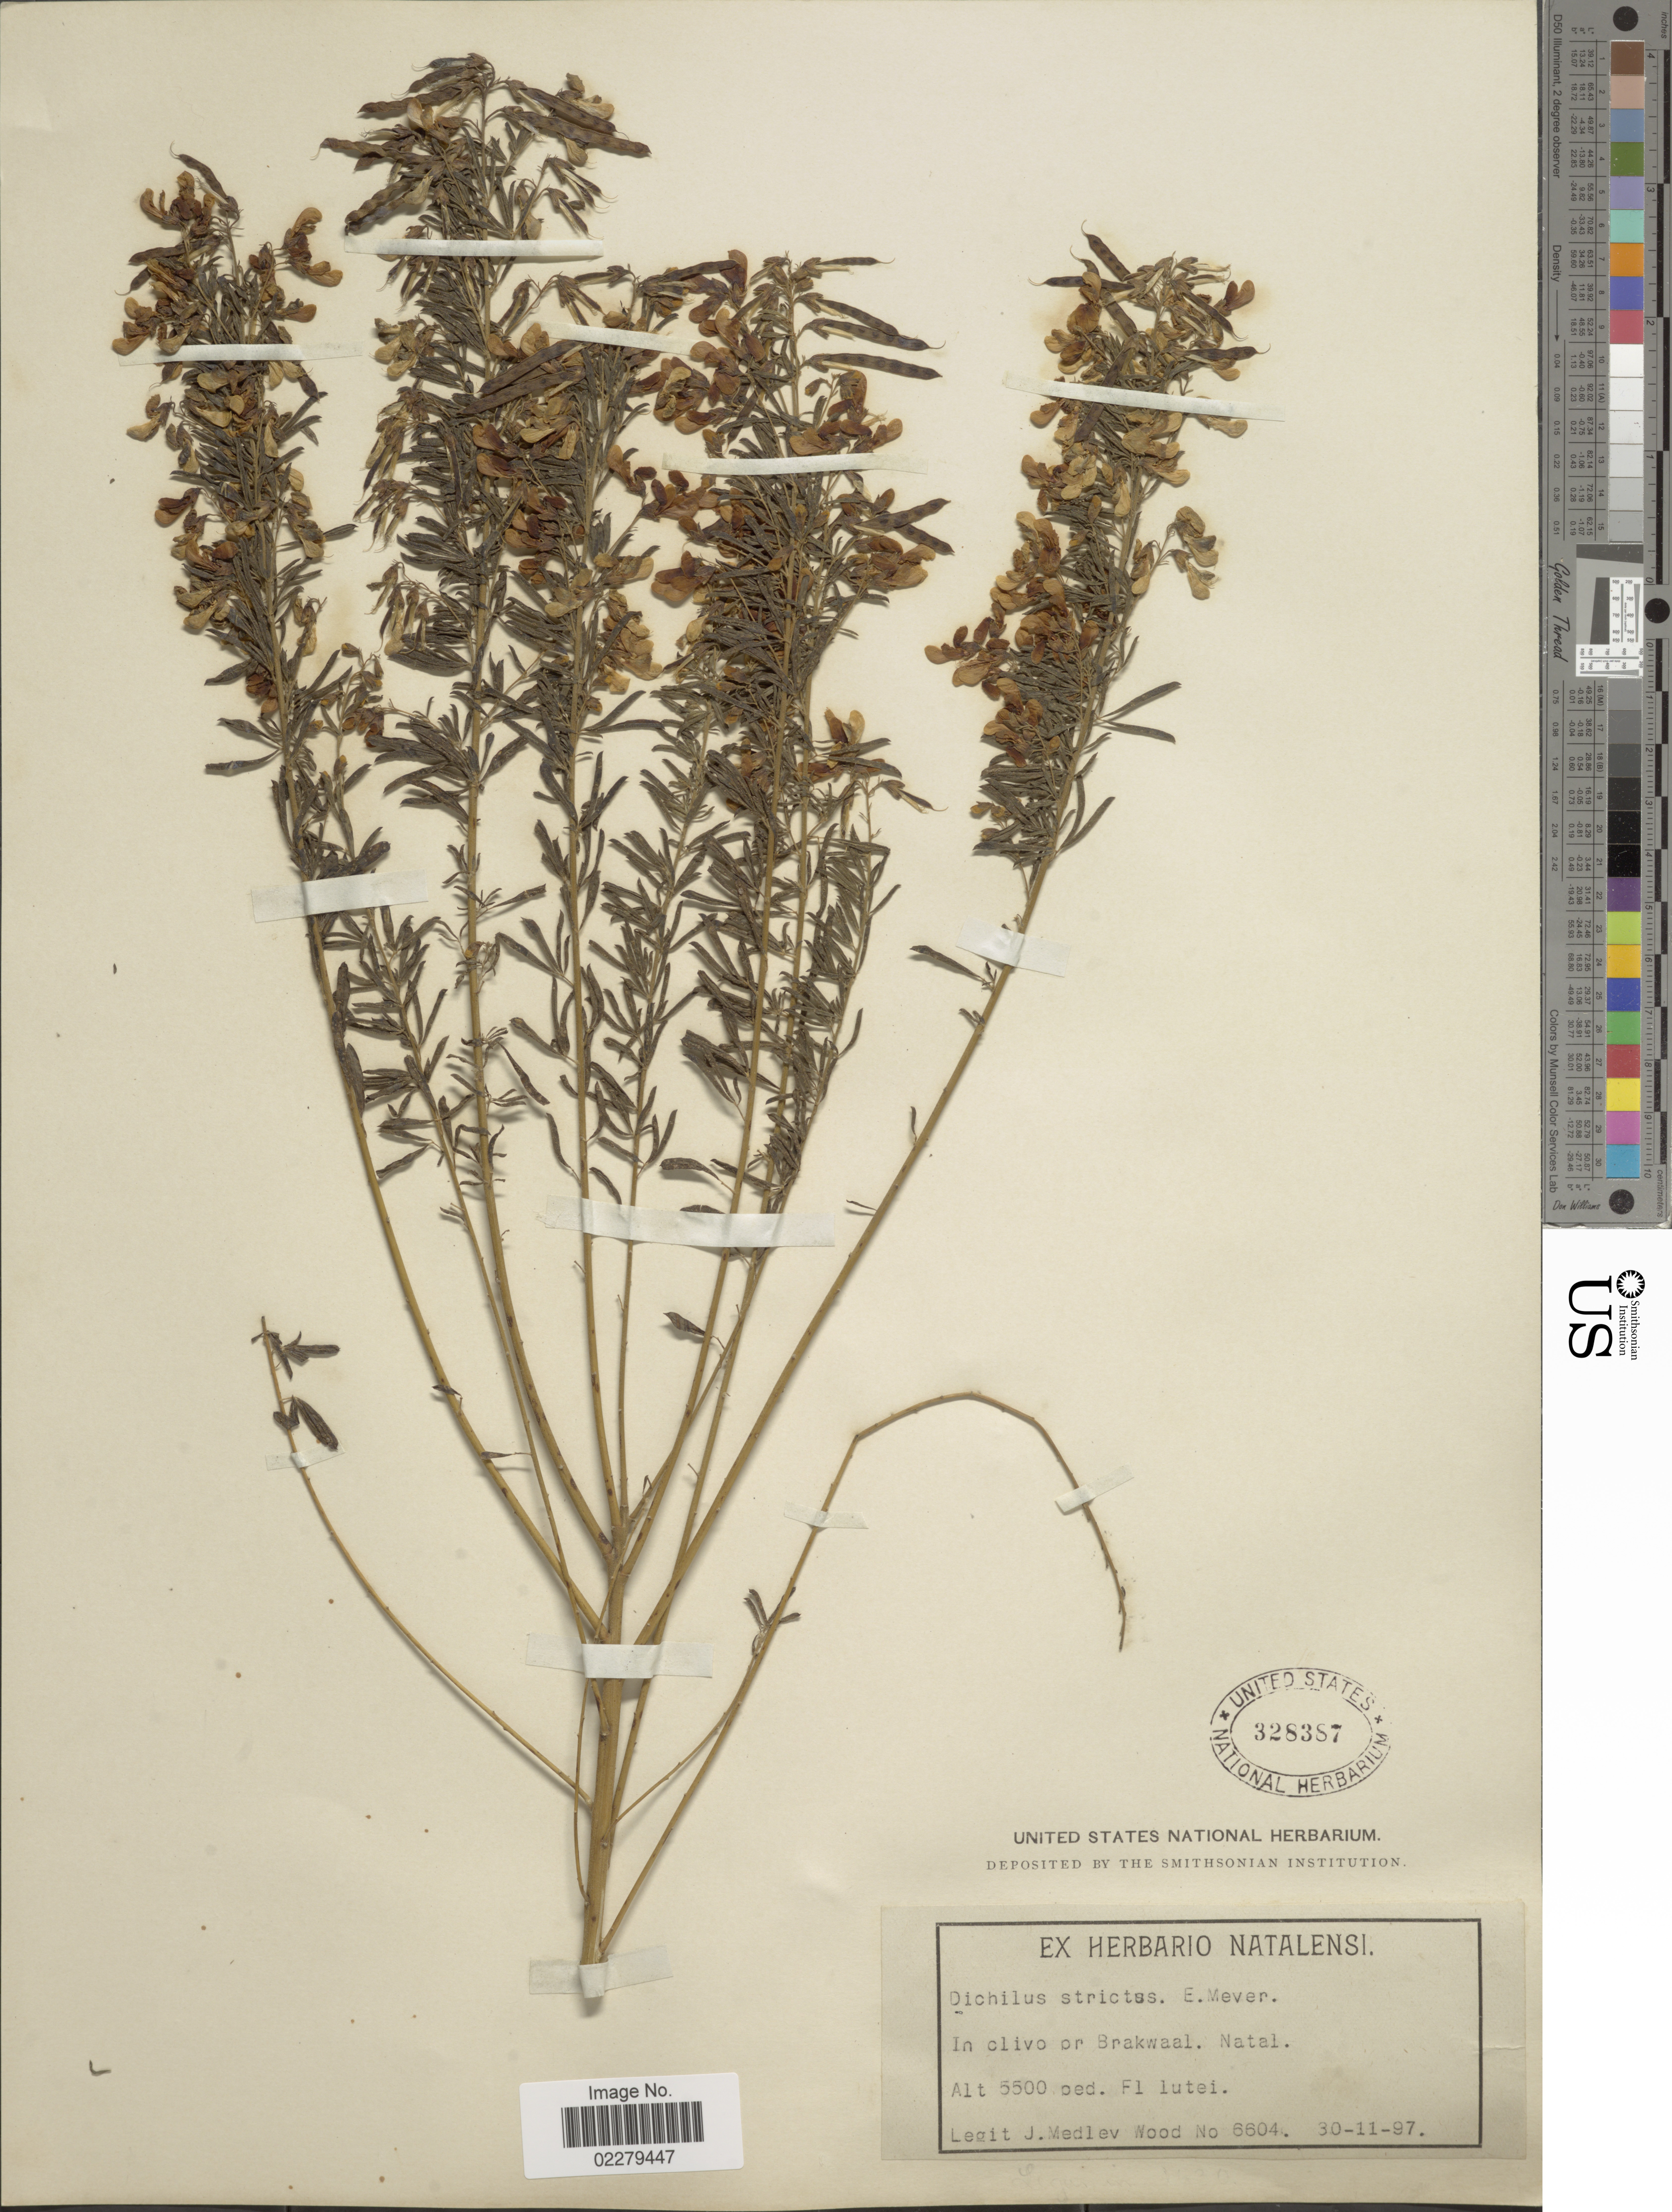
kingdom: Plantae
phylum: Tracheophyta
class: Magnoliopsida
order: Fabales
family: Fabaceae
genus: Dichilus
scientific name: Dichilus strictus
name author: E. Mey.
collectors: J. Medley Wood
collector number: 6604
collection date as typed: Transcribed d/m/y: 30/11/97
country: South Africa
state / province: KwaZulu-Natal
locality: In clivo pr Brakwaal. Natal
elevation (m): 1676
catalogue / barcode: US 328387